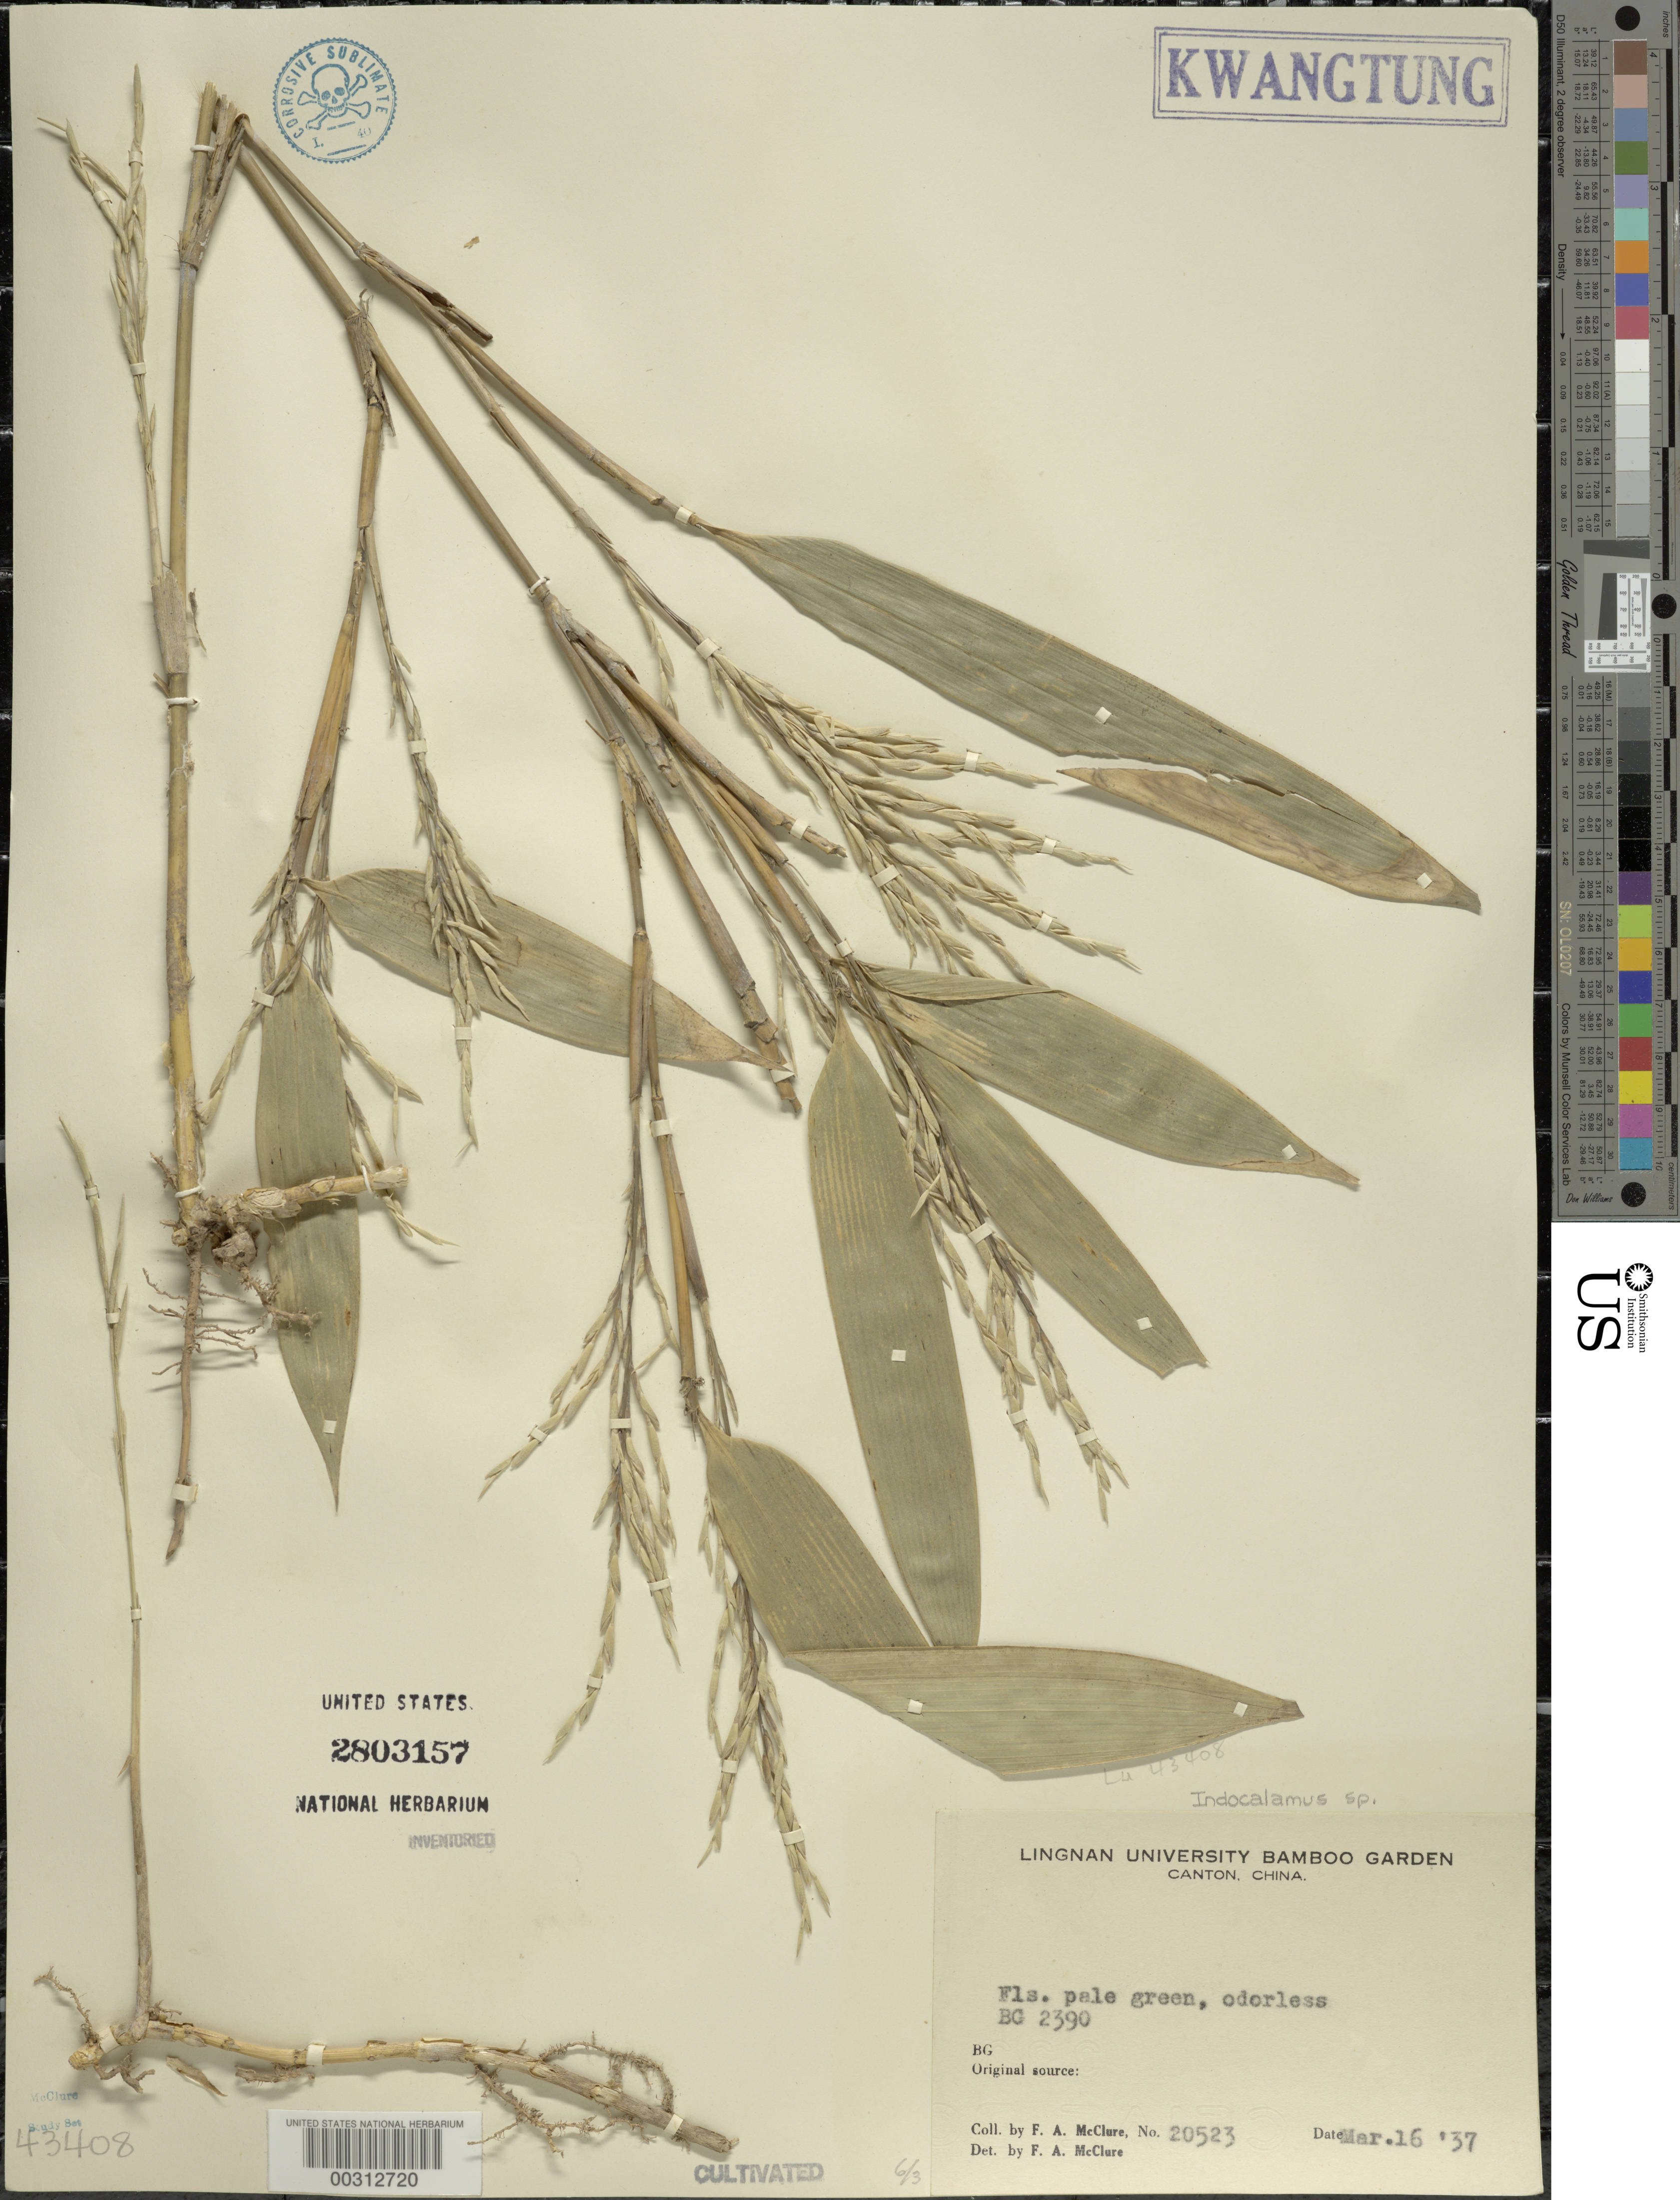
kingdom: Plantae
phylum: Tracheophyta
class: Liliopsida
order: Poales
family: Poaceae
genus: Indocalamus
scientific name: Indocalamus sp.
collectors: F. A. McClure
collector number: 20523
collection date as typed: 16 Mar 1937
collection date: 1937-03-16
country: China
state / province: Guangdong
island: Honam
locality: Lingnan univ. bg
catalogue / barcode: US 2803157